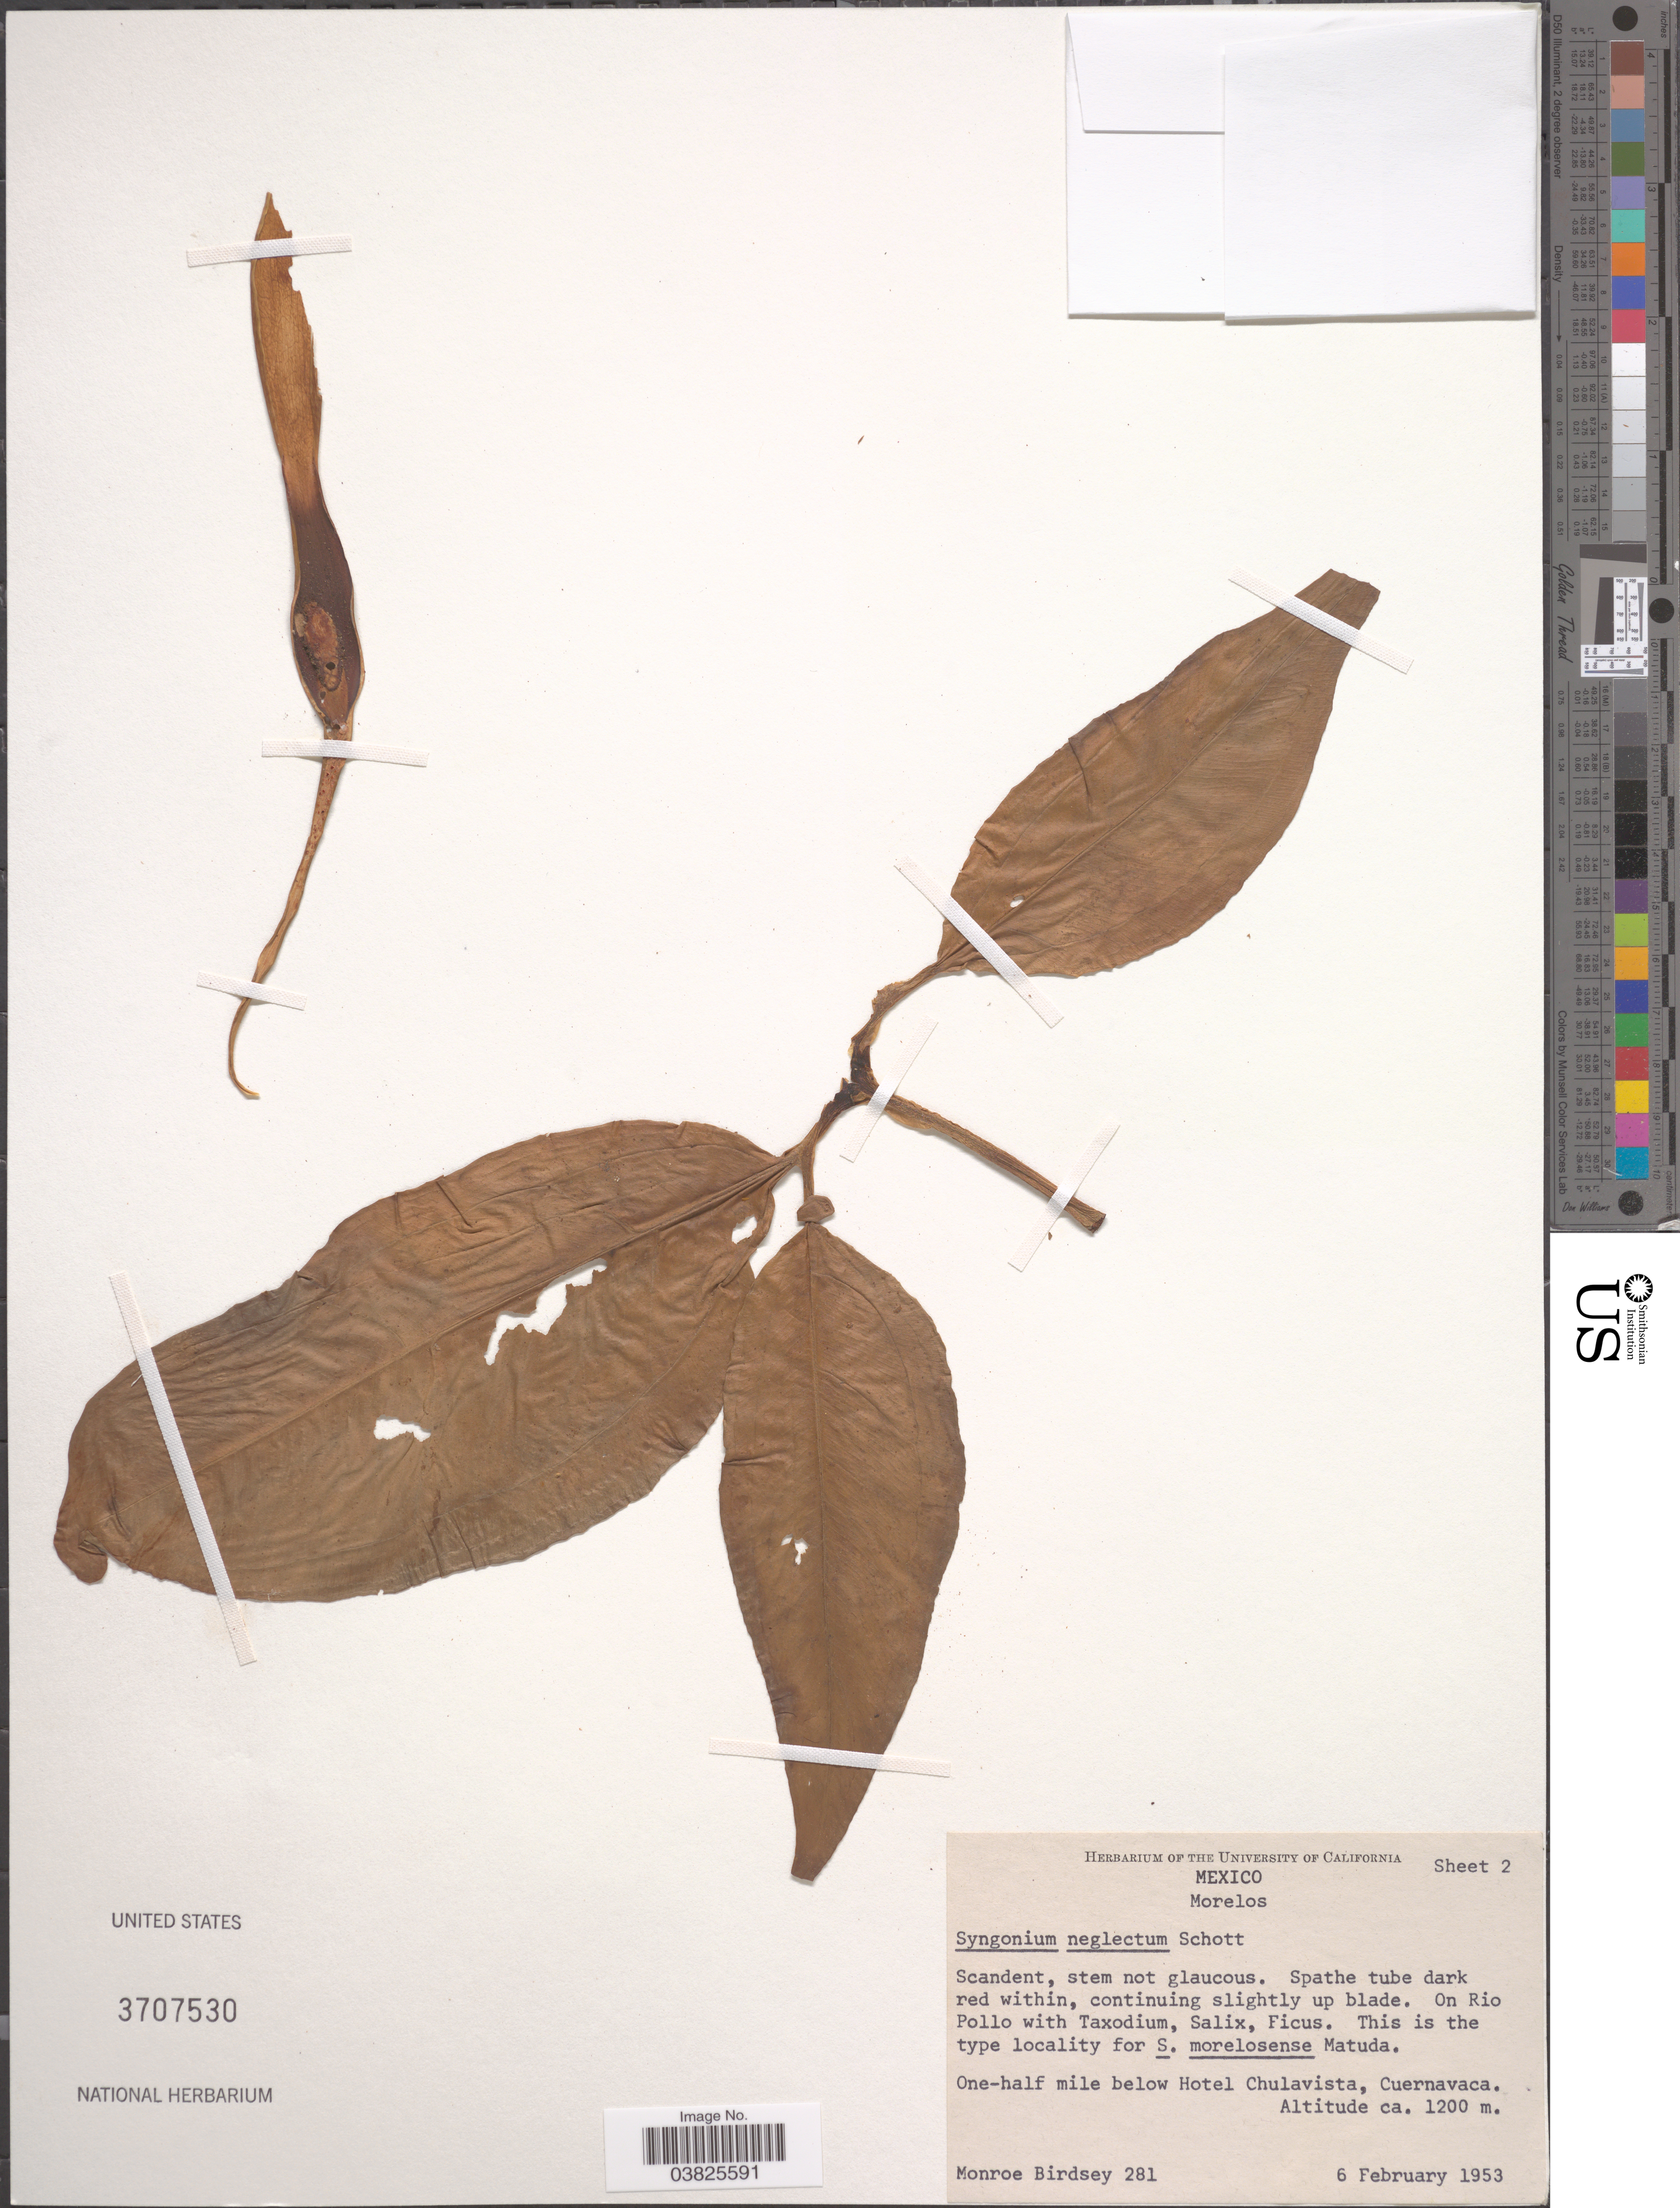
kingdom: Plantae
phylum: Tracheophyta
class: Liliopsida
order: Alismatales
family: Araceae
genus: Syngonium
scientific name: Syngonium neglectum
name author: Schott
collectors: M. Birdsey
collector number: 281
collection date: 1953-02-06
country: Mexico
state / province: Morelos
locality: On Rio Pollo. One-half mile below Hotel Chulavista, Cuernavaca.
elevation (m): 1200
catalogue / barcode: US 3707530